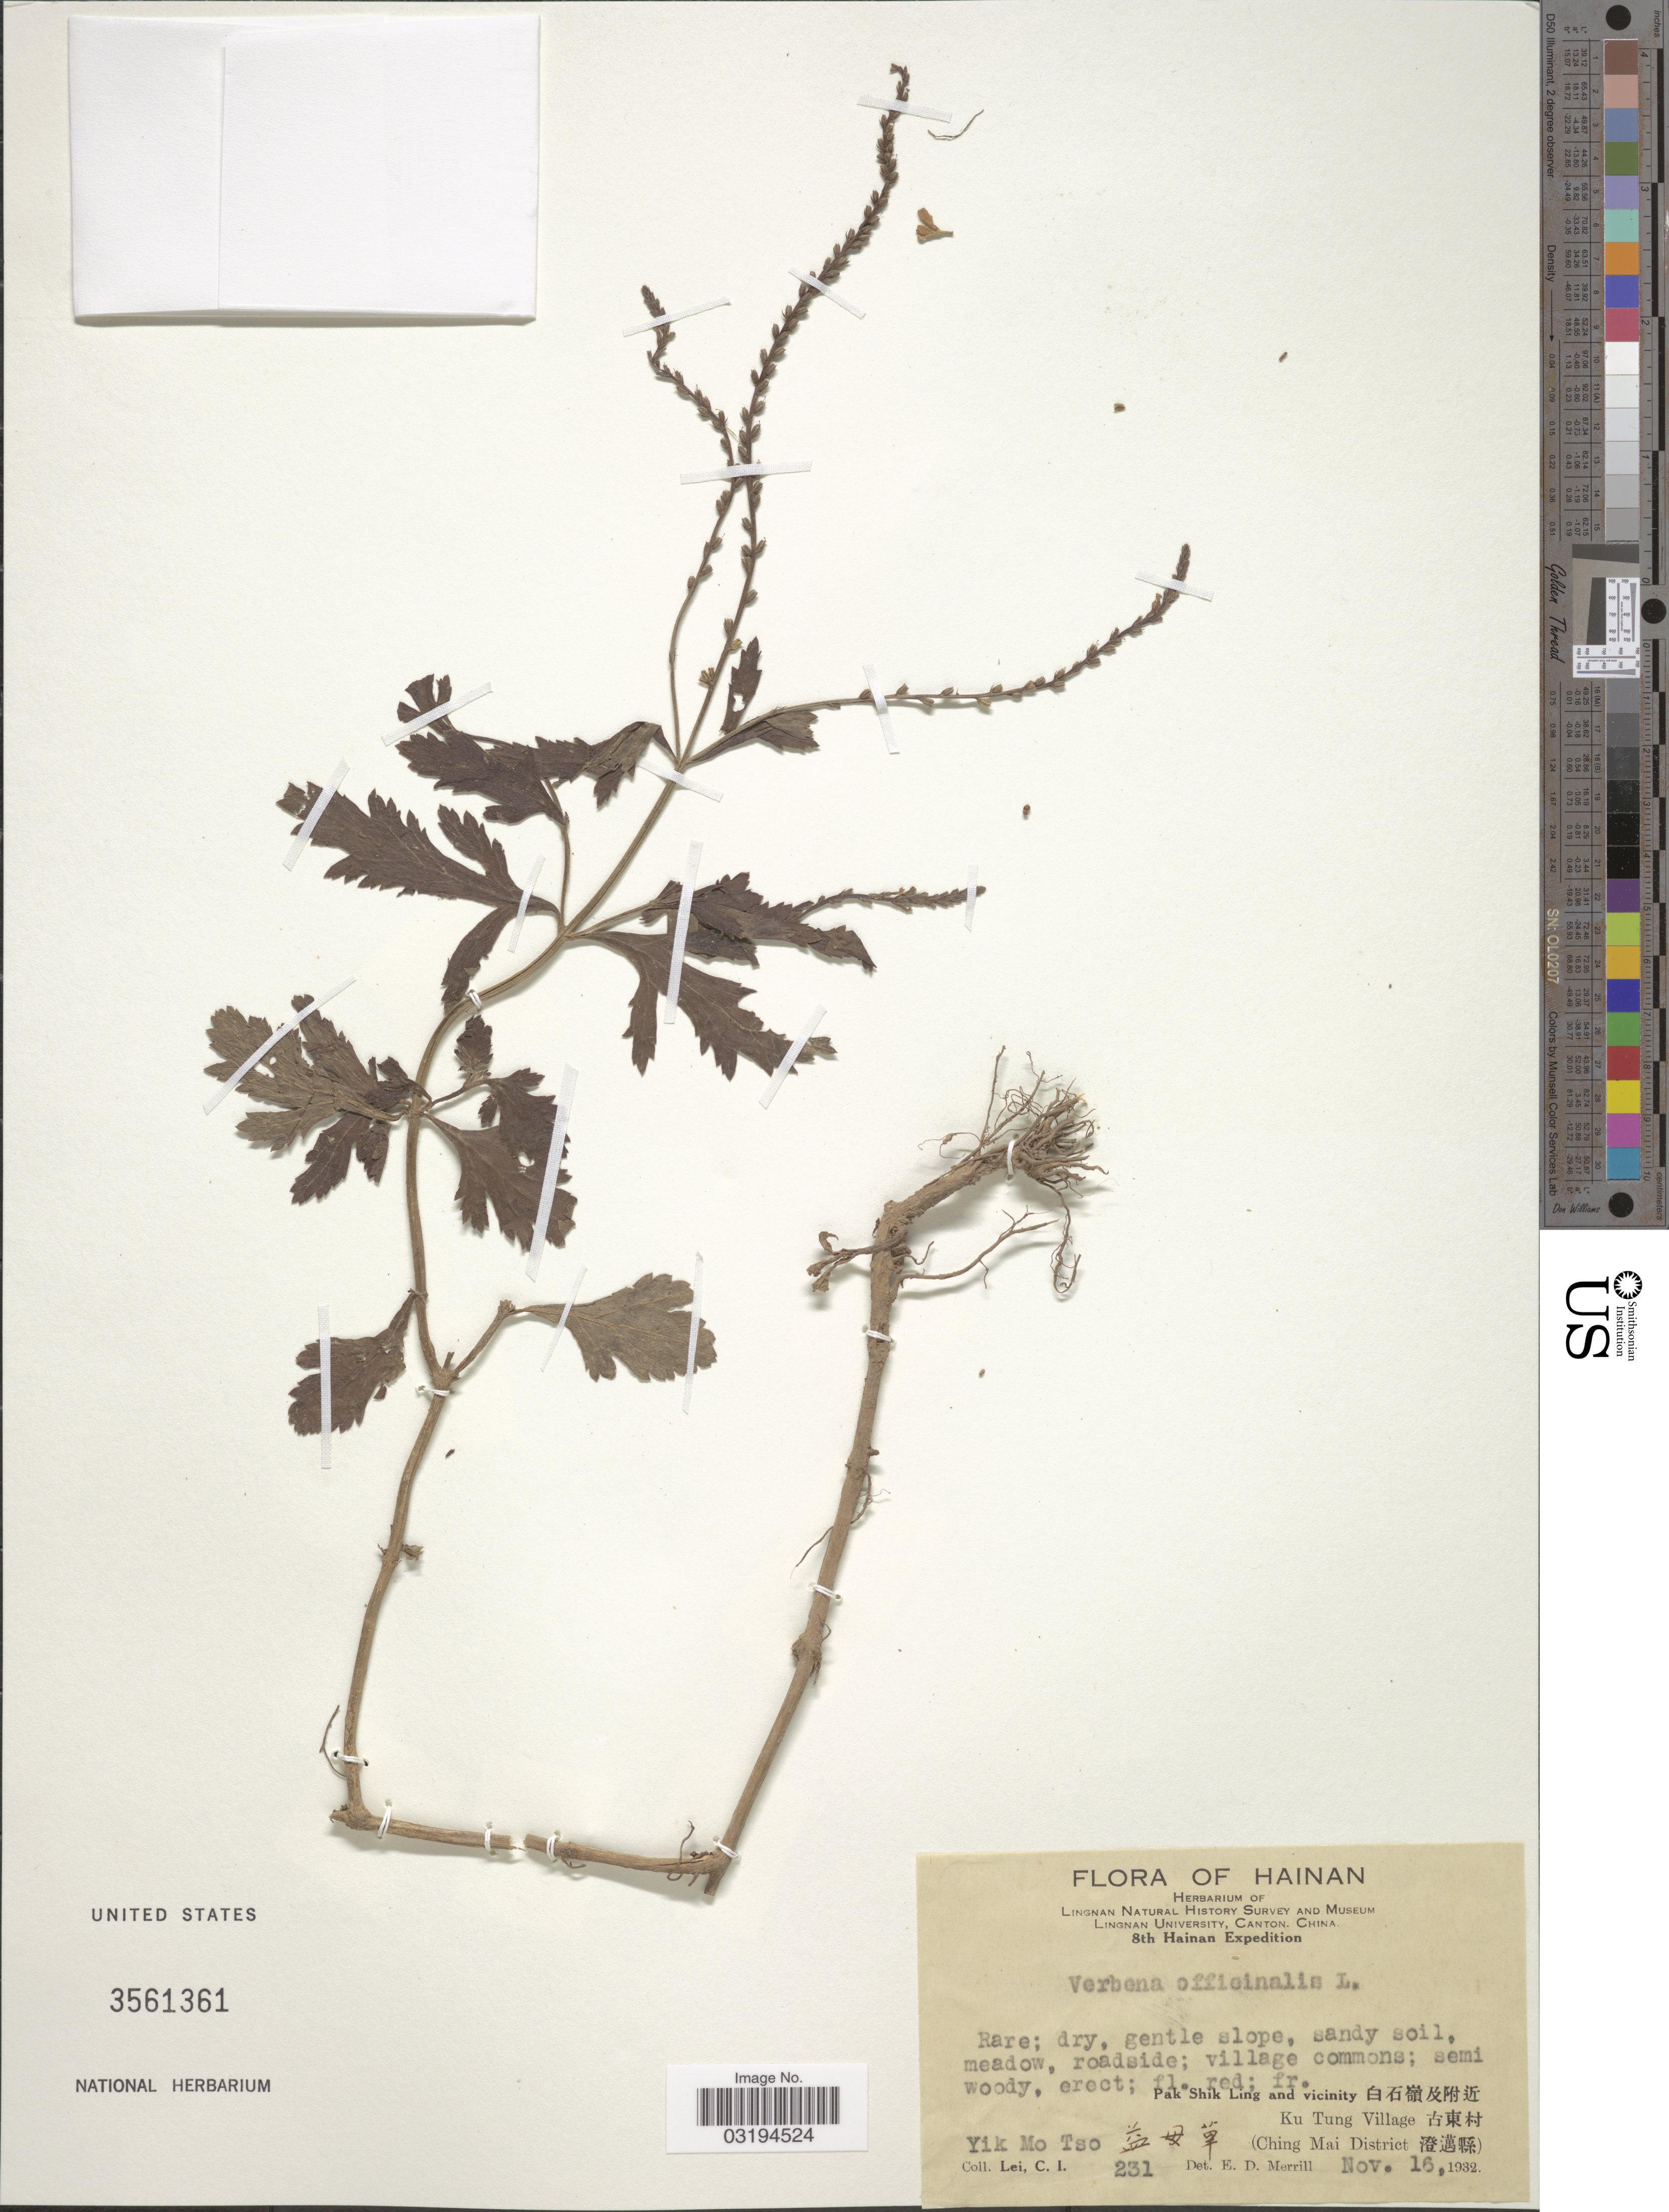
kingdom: Plantae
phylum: Tracheophyta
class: Magnoliopsida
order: Lamiales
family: Verbenaceae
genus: Verbena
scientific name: Verbena officinalis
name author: L.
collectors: C. I. Lei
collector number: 231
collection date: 1932-11-16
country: China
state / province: Hainan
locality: Pak Shik Ling and vicinity. Ku Tung Village, (Ching Mai District). Yik Mo Tso.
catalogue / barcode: US 3561361